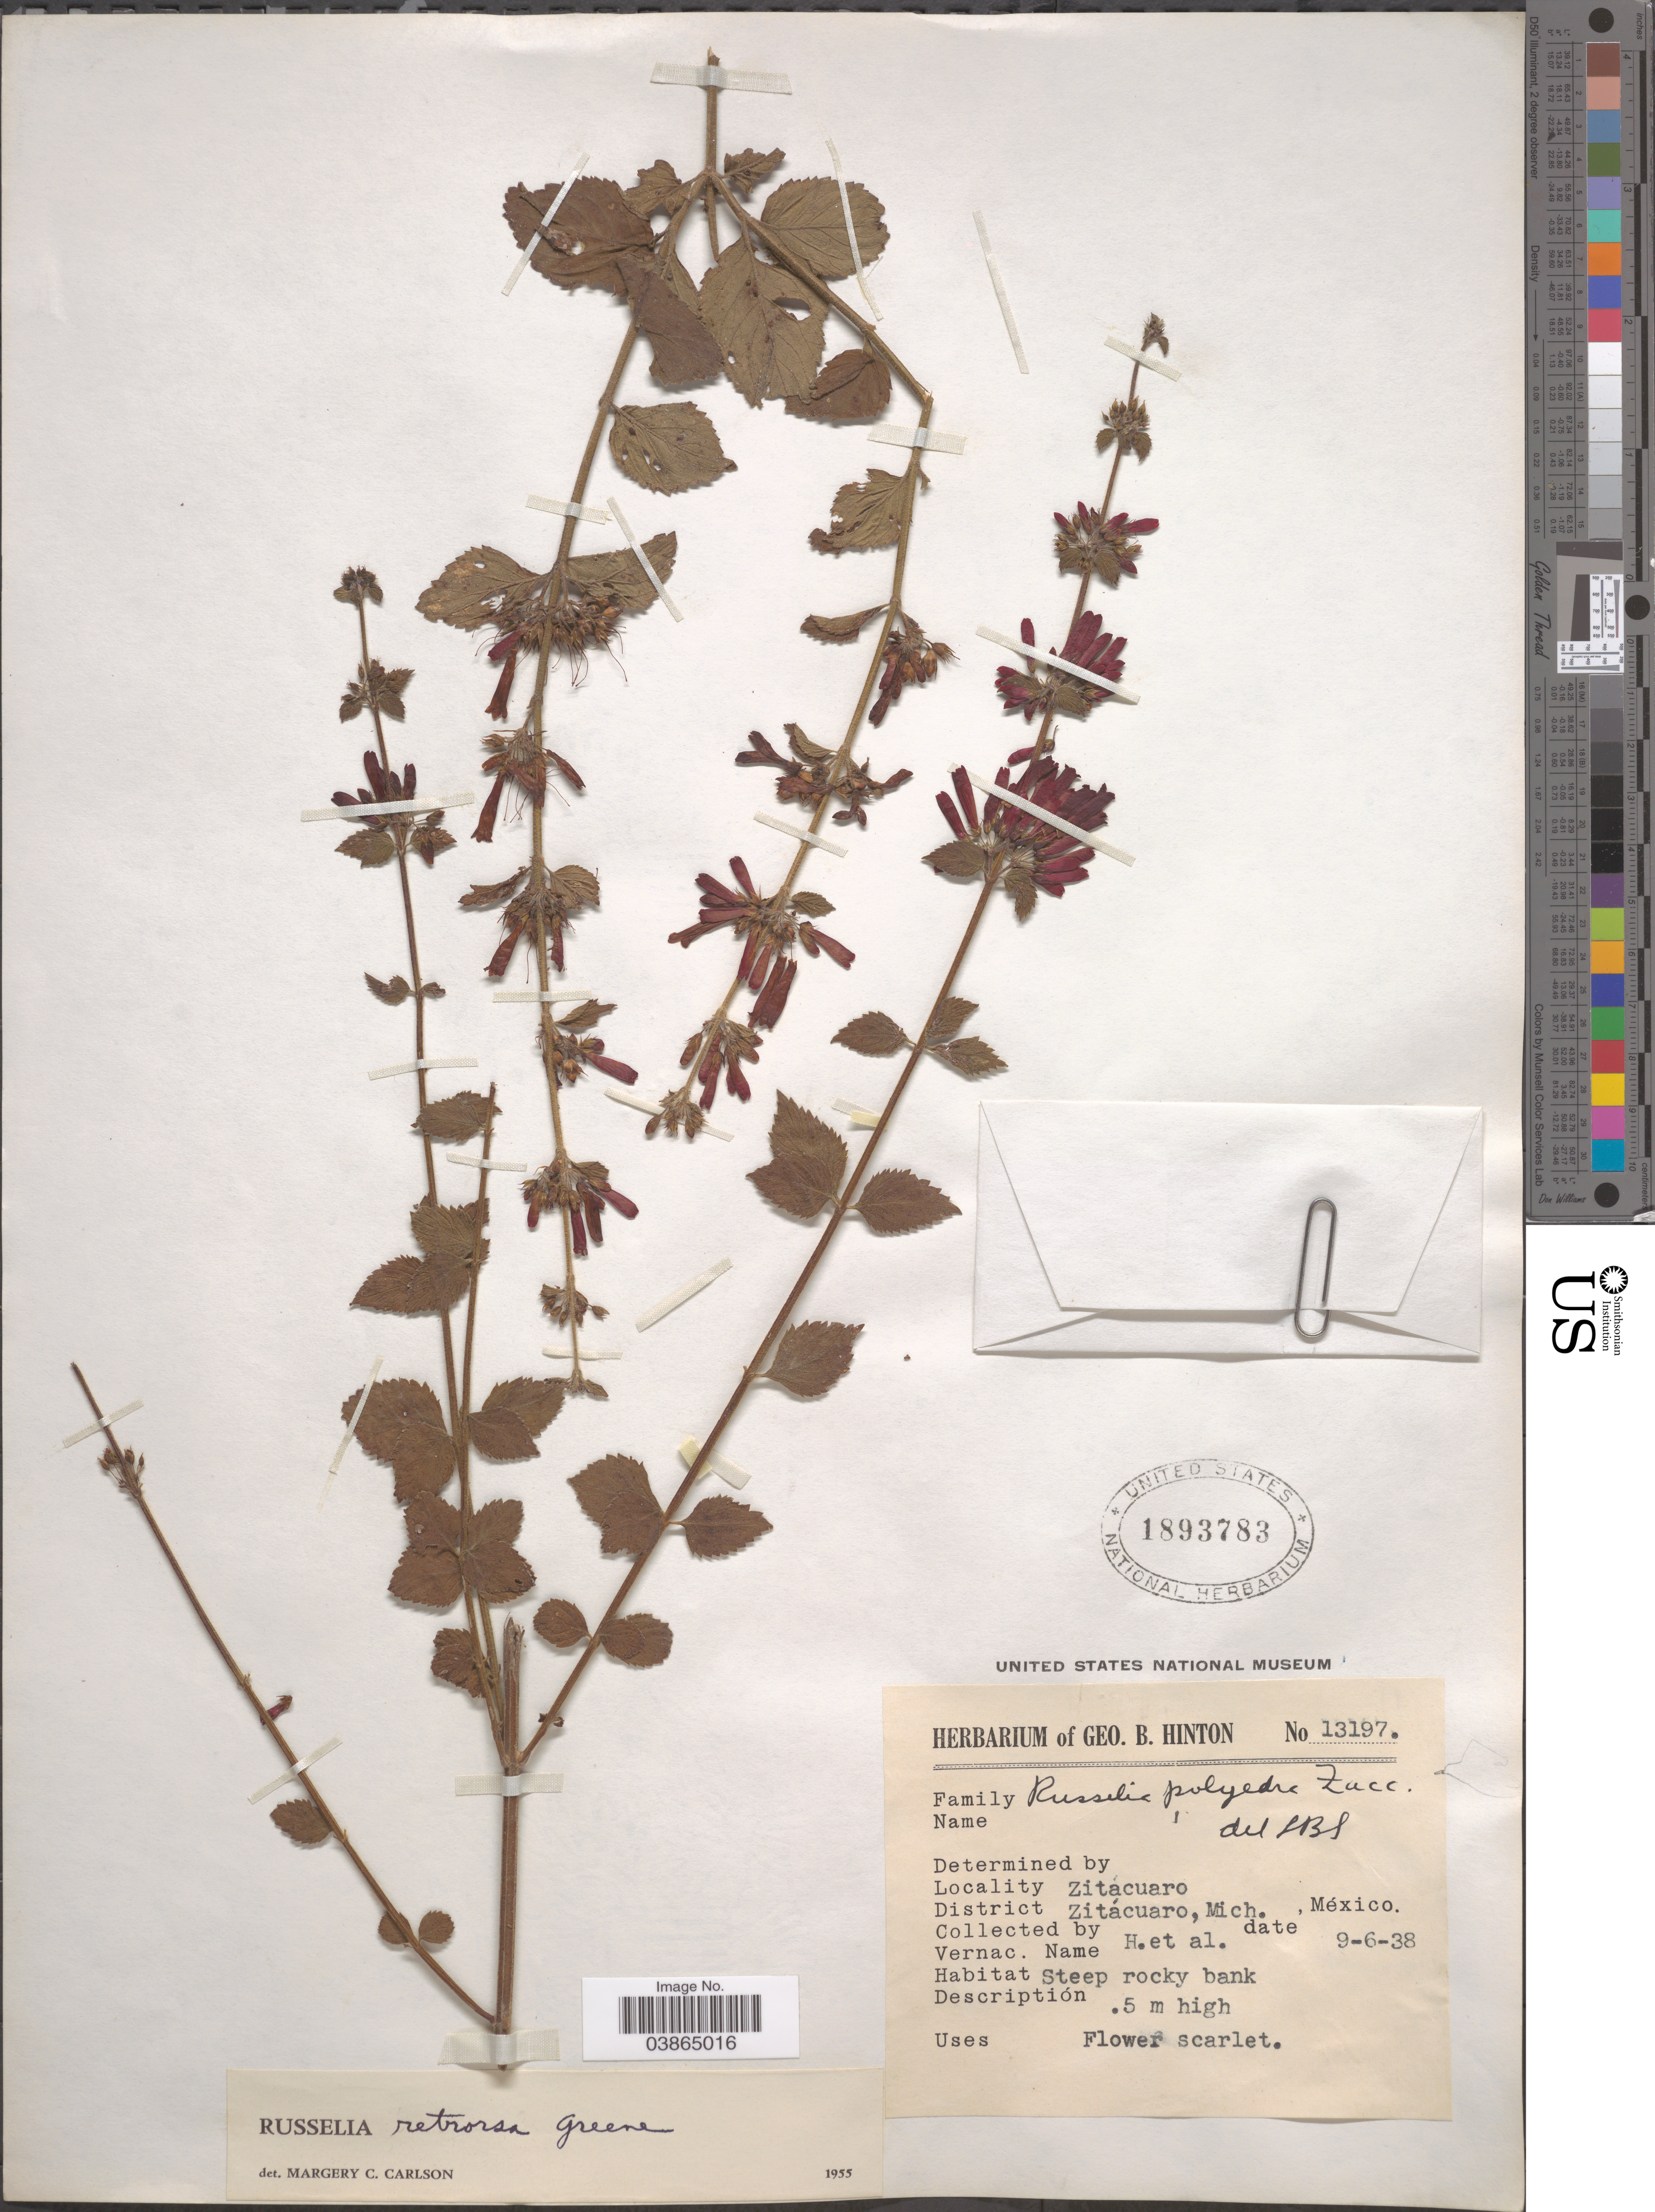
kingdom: Plantae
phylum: Tracheophyta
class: Magnoliopsida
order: Lamiales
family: Plantaginaceae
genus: Russelia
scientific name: Russelia retrorsa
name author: Greene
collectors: G. B. Hinton & et al.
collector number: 13197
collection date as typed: Transcribed d/m/y: 9/6/38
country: Mexico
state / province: Michoacán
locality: Zitacuaro. District Zitácuaro.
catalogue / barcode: US 1893783